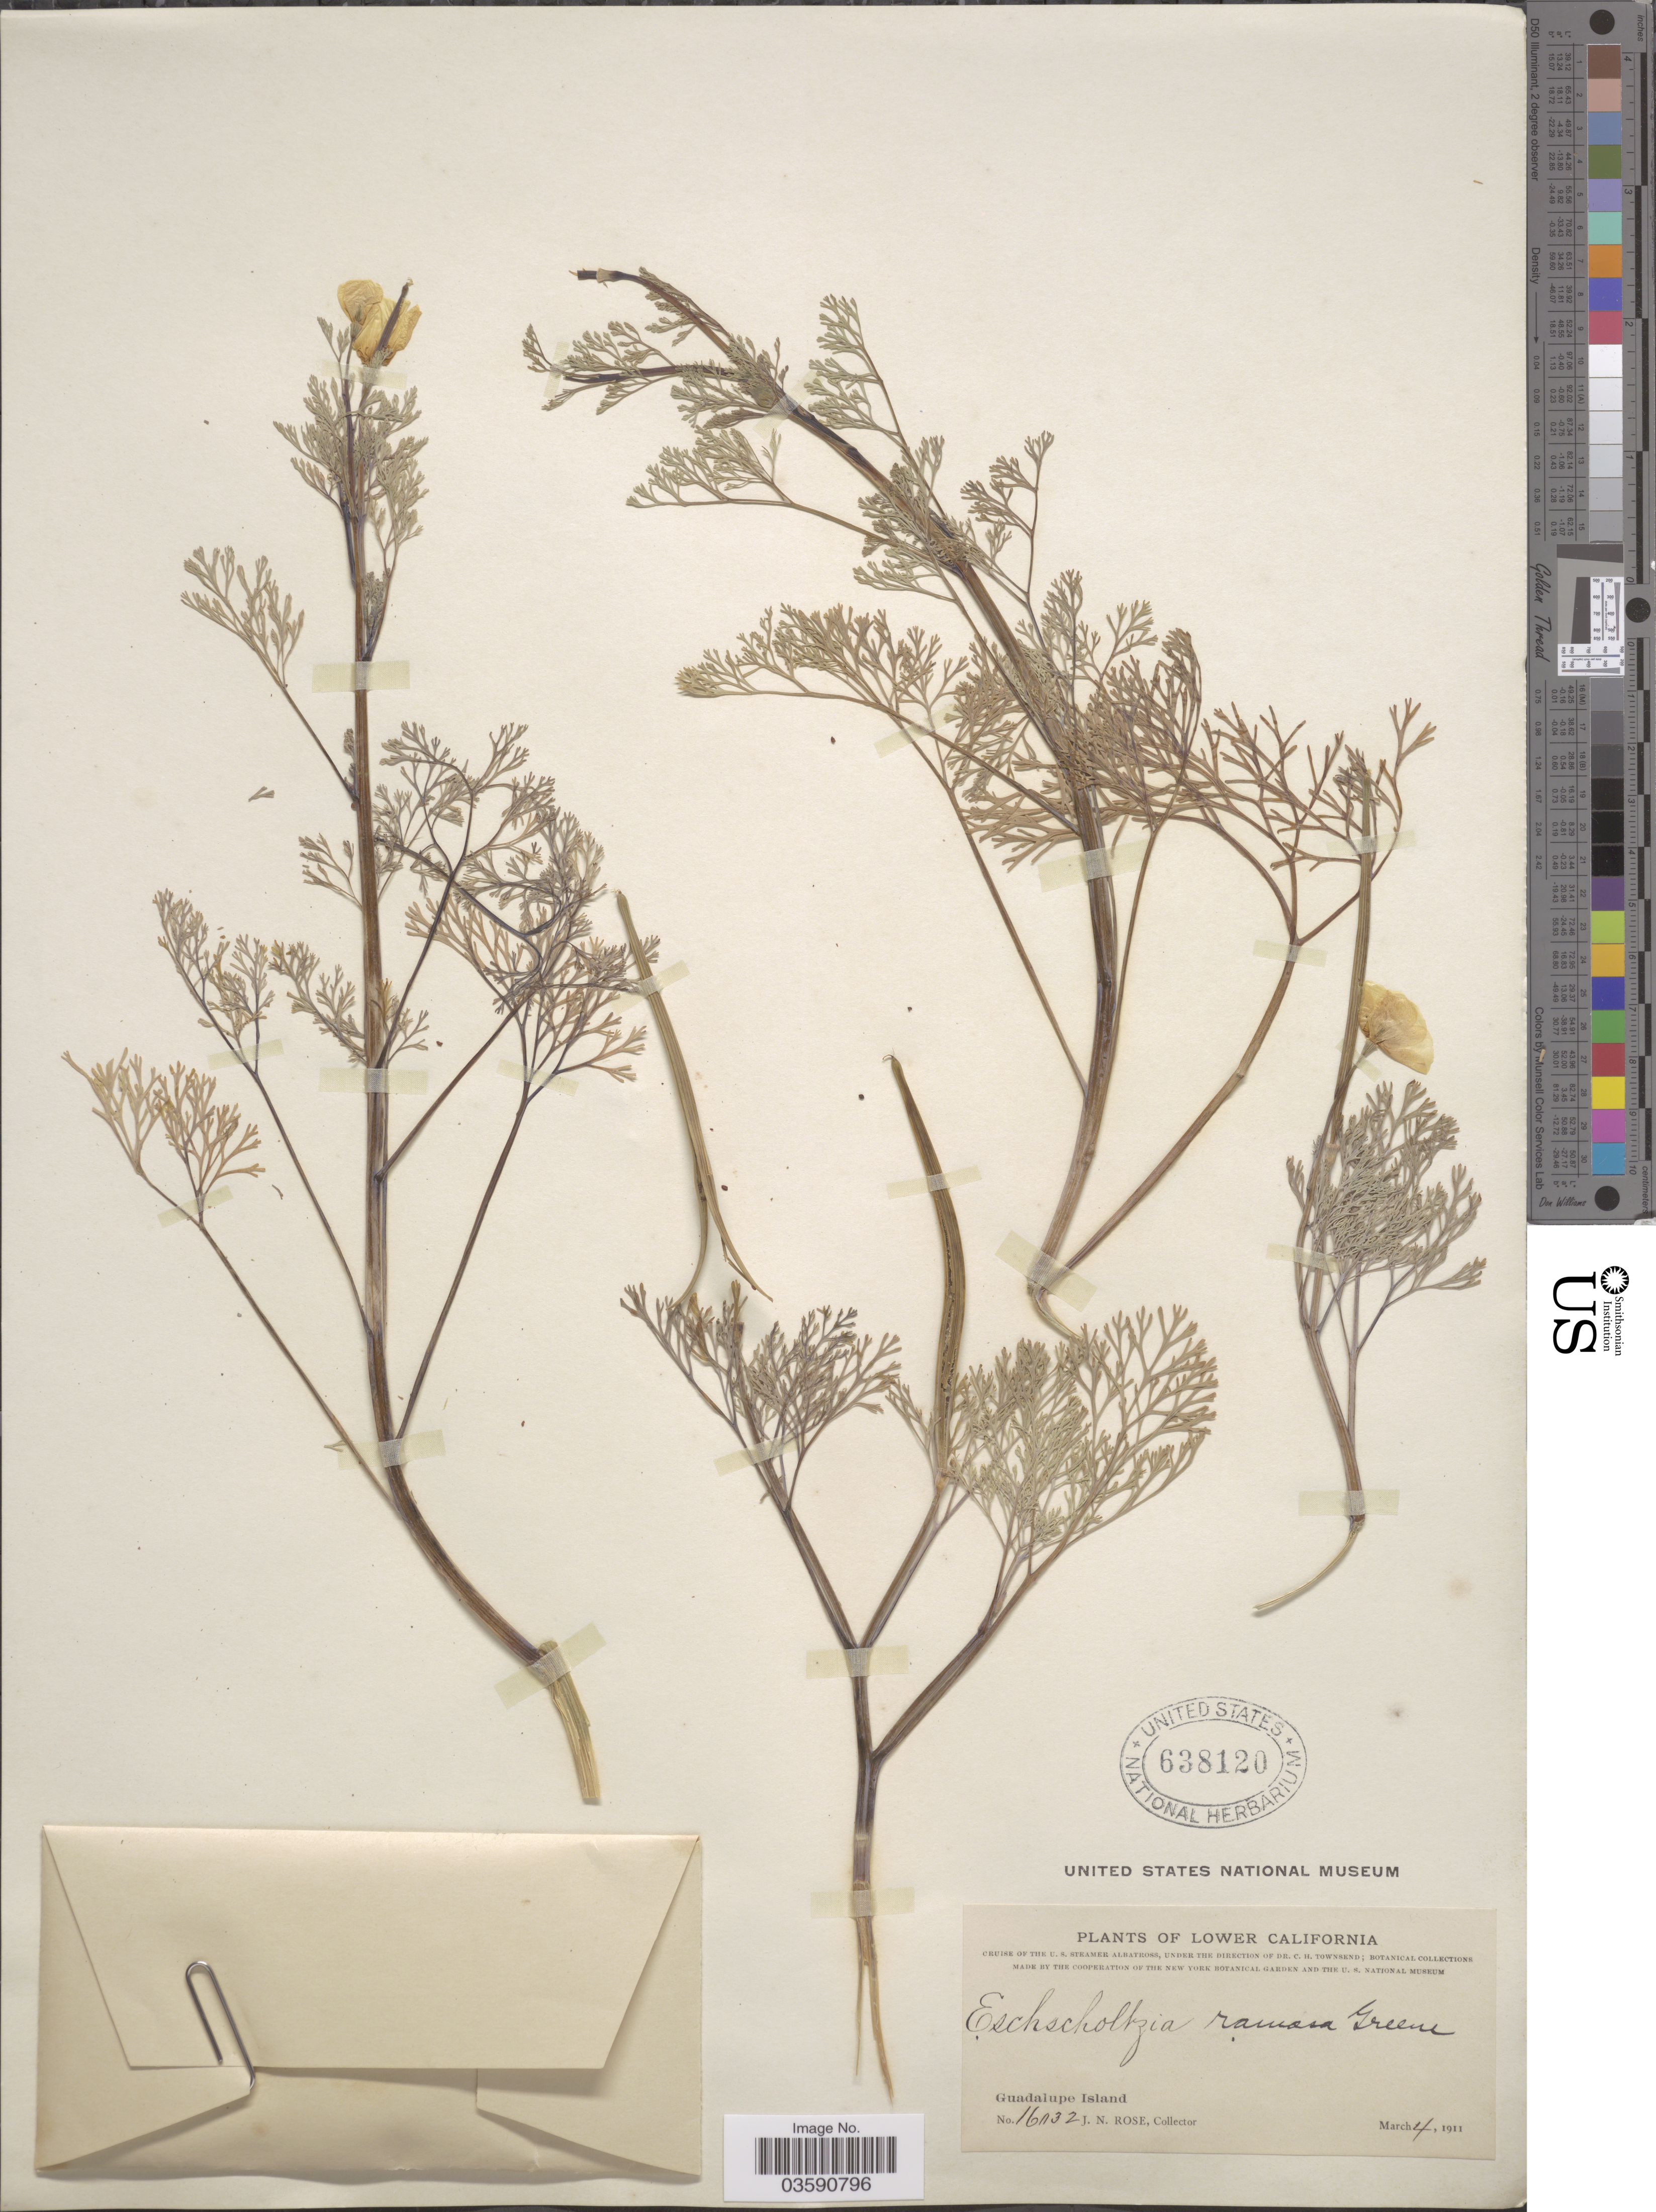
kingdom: Plantae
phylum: Tracheophyta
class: Magnoliopsida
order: Ranunculales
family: Papaveraceae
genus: Eschscholzia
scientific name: Eschscholzia ramosa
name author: (Greene) Greene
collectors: J. N. Rose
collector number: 16032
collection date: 1911-03-04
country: Mexico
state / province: Baja California Norte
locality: Guadalupe Island. Lower California.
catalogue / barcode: US 638120